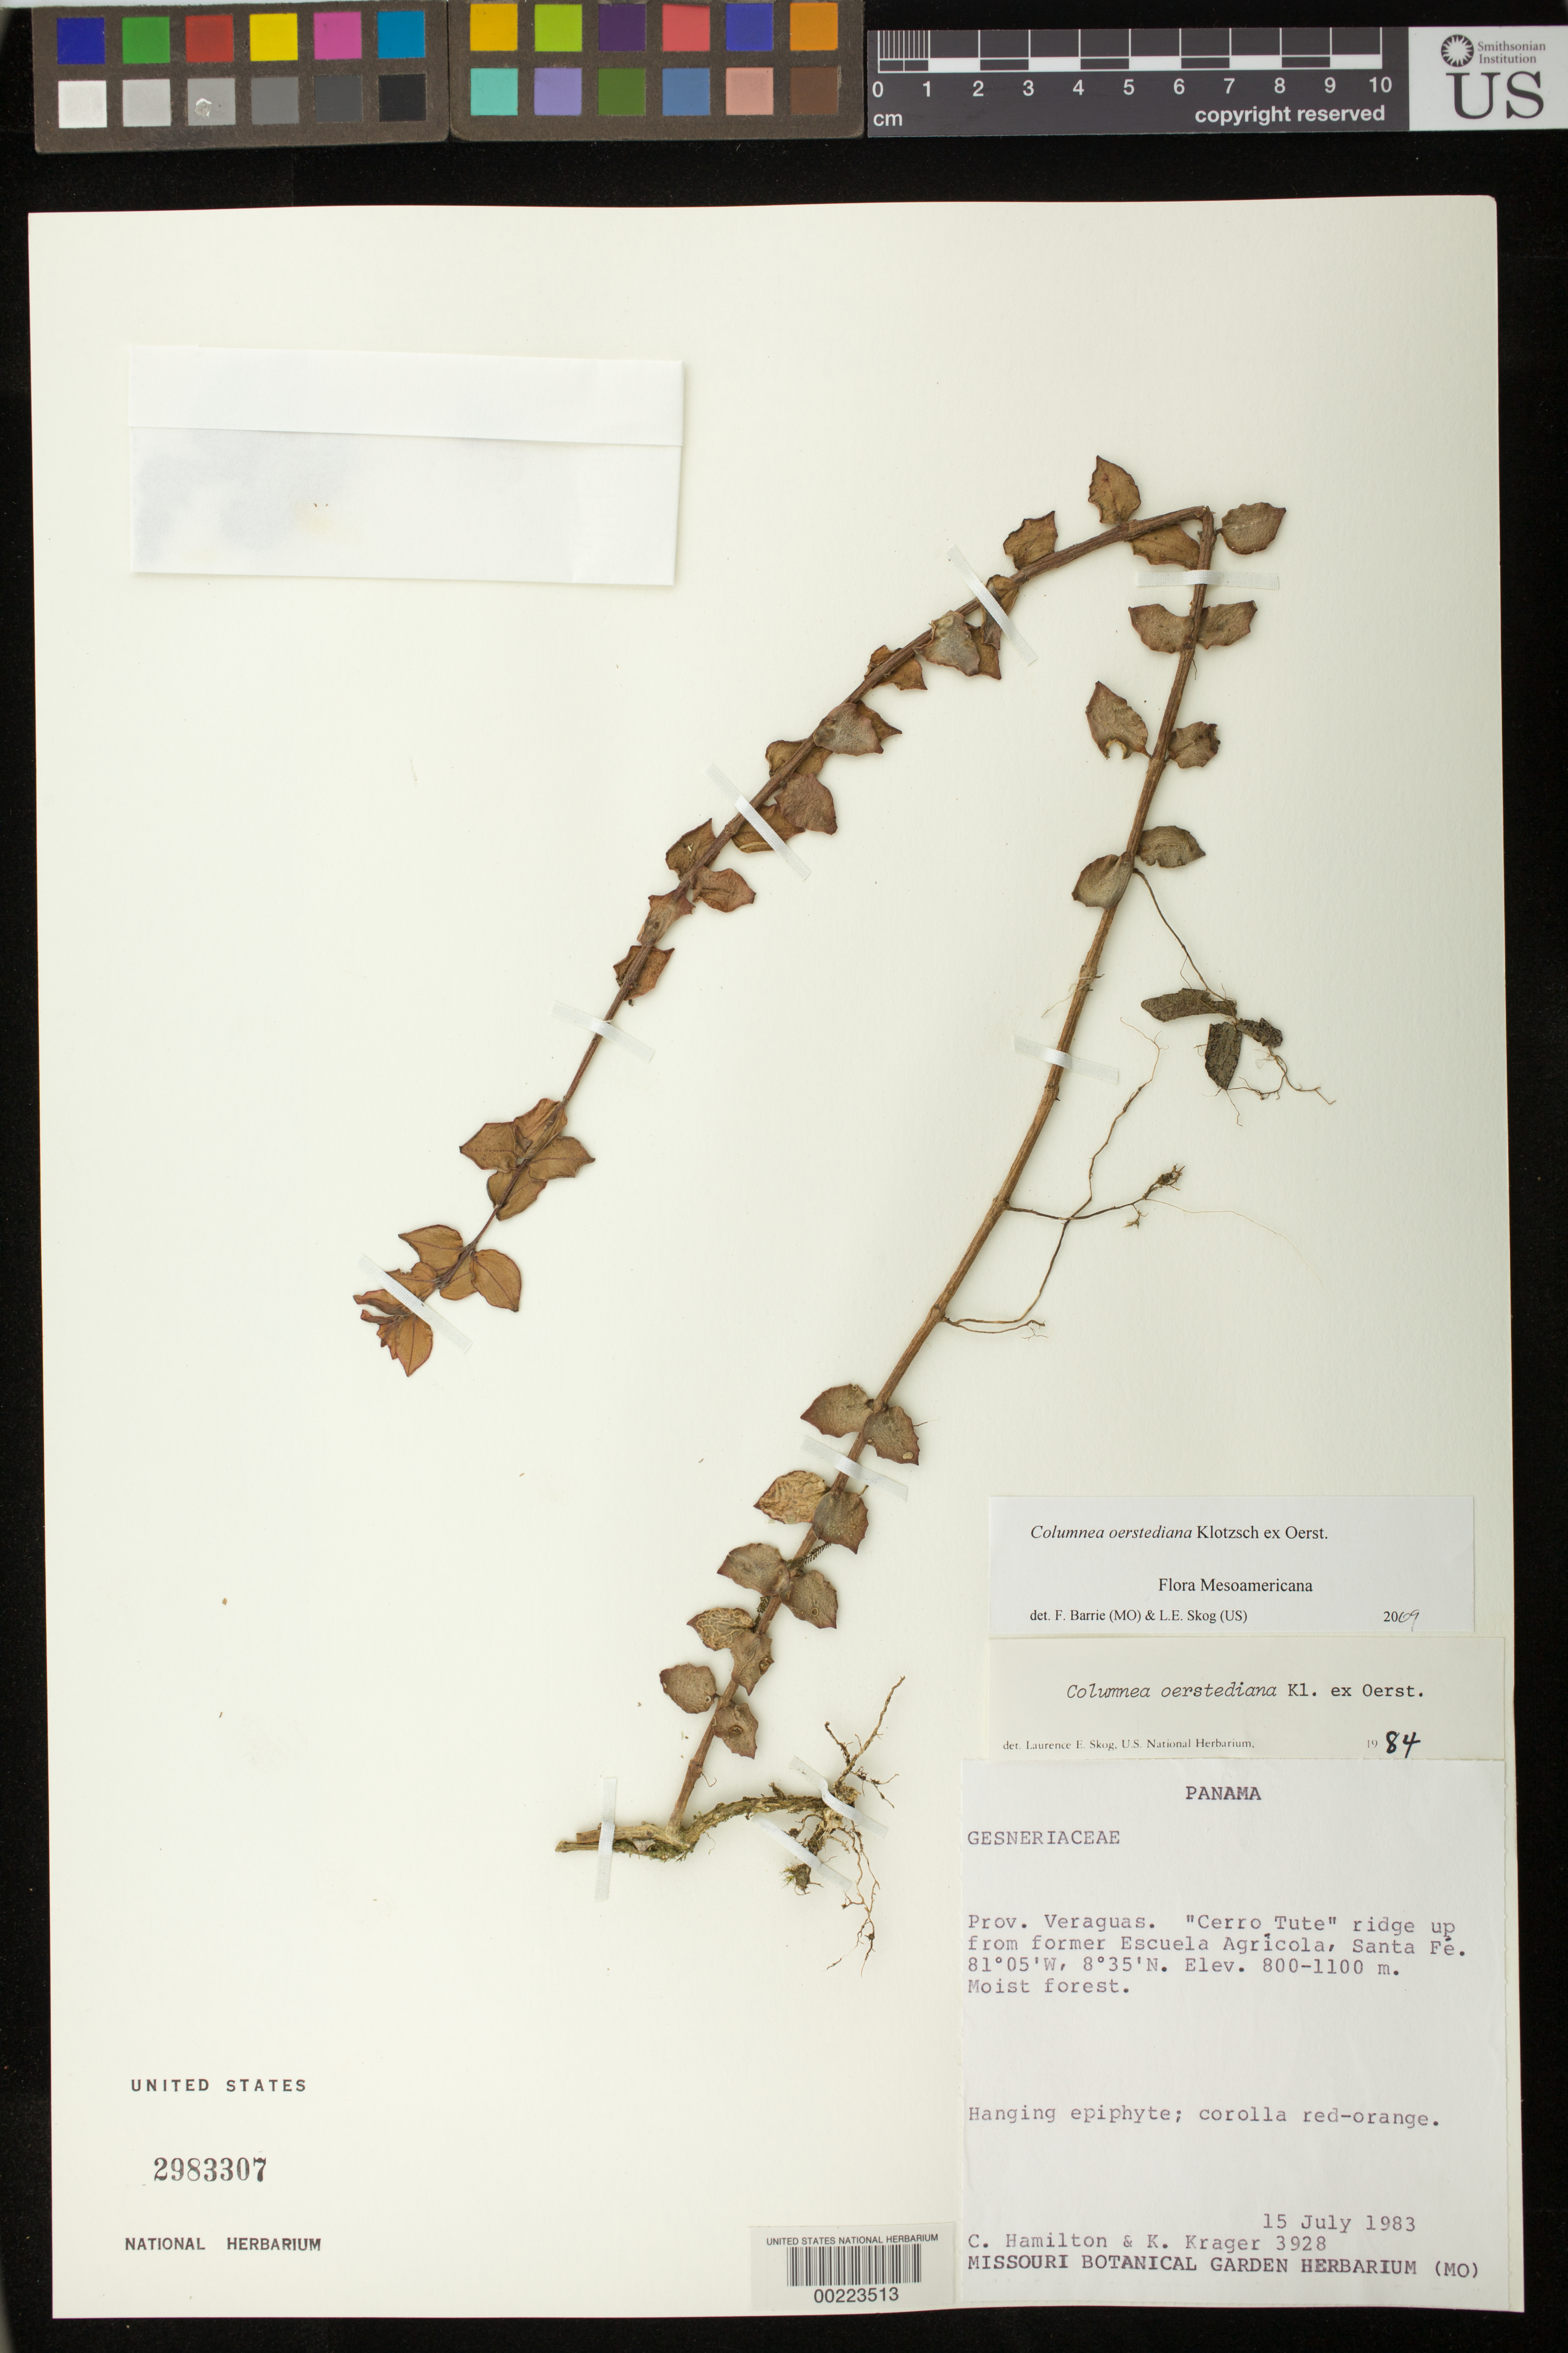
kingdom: Plantae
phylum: Tracheophyta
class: Magnoliopsida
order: Lamiales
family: Gesneriaceae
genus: Columnea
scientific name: Columnea oerstediana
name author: Klotzsch ex Oerst.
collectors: C. Hamilton & K. Krager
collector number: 3928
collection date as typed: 15 Jul 1983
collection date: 1983-07-15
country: Panama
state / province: Veraguas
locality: Cerro Tute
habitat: Moist forest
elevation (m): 800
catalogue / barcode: US 2983307